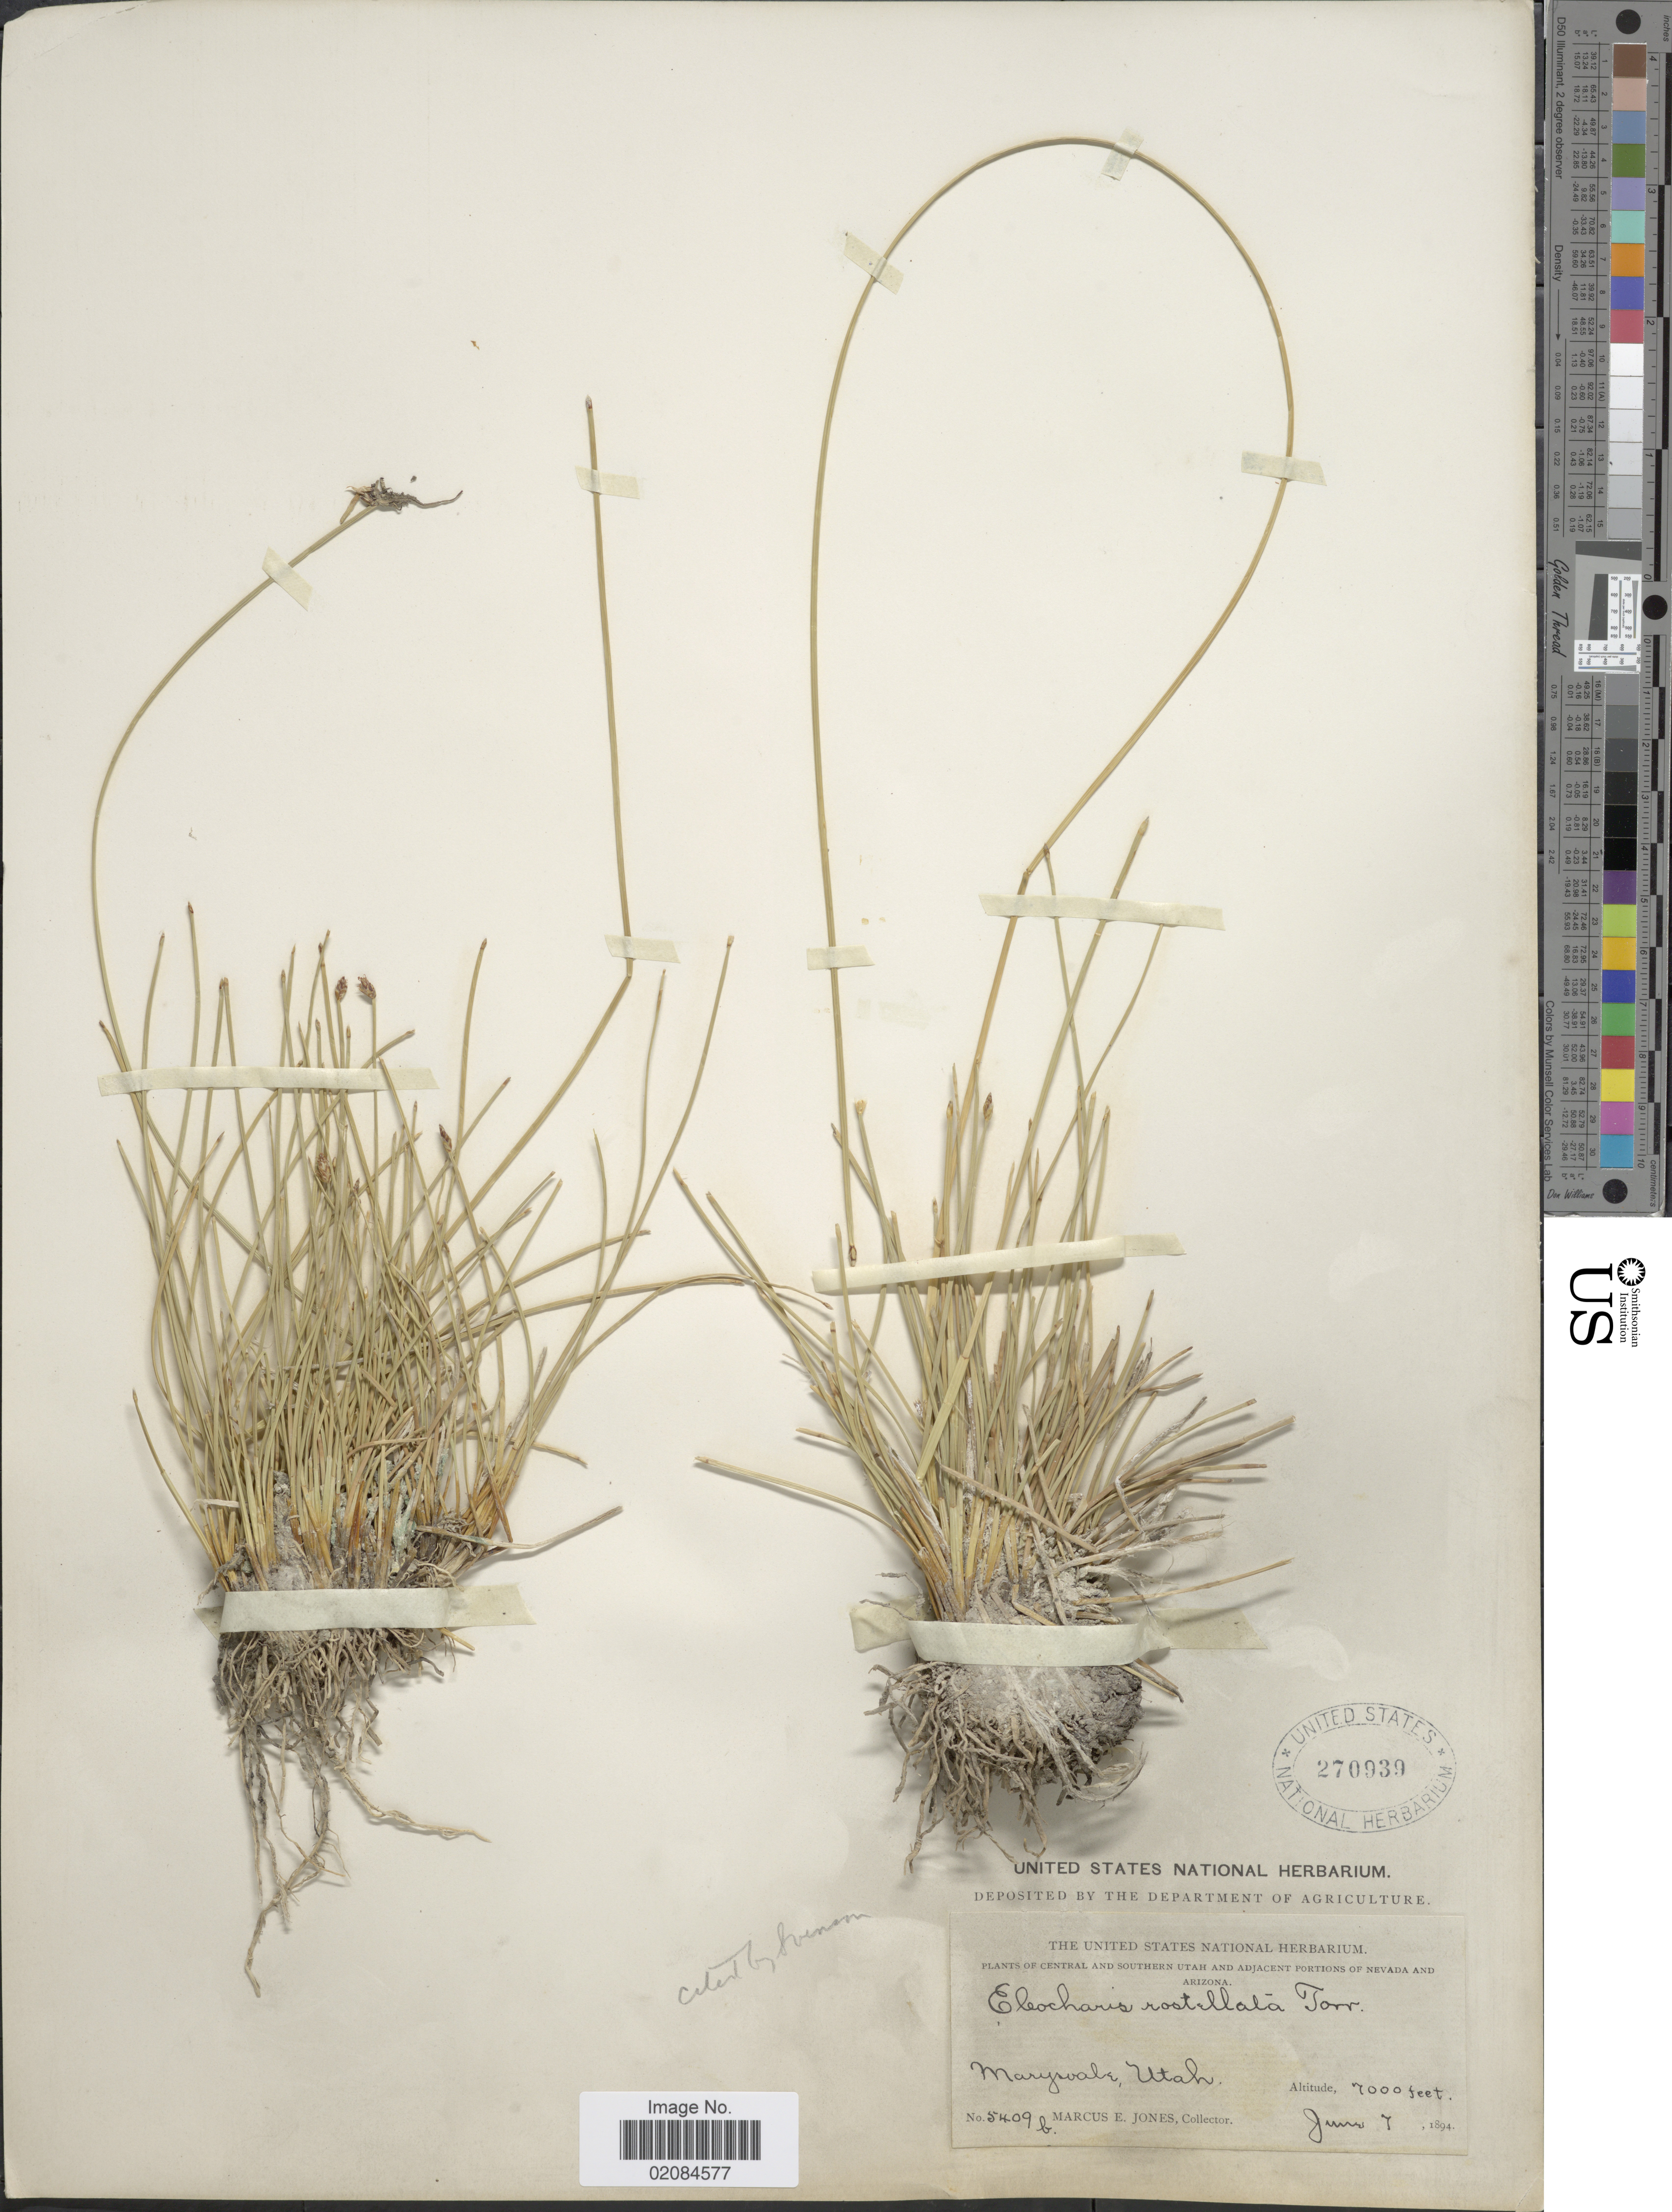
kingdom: Plantae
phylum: Tracheophyta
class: Liliopsida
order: Poales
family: Cyperaceae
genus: Eleocharis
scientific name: Eleocharis rostellata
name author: (Torr.) Torr.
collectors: M. E. Jones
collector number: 5409b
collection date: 1894-06-07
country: United States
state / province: Utah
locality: Marysvale Central and Southern Utah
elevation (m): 2134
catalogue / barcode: US 270939